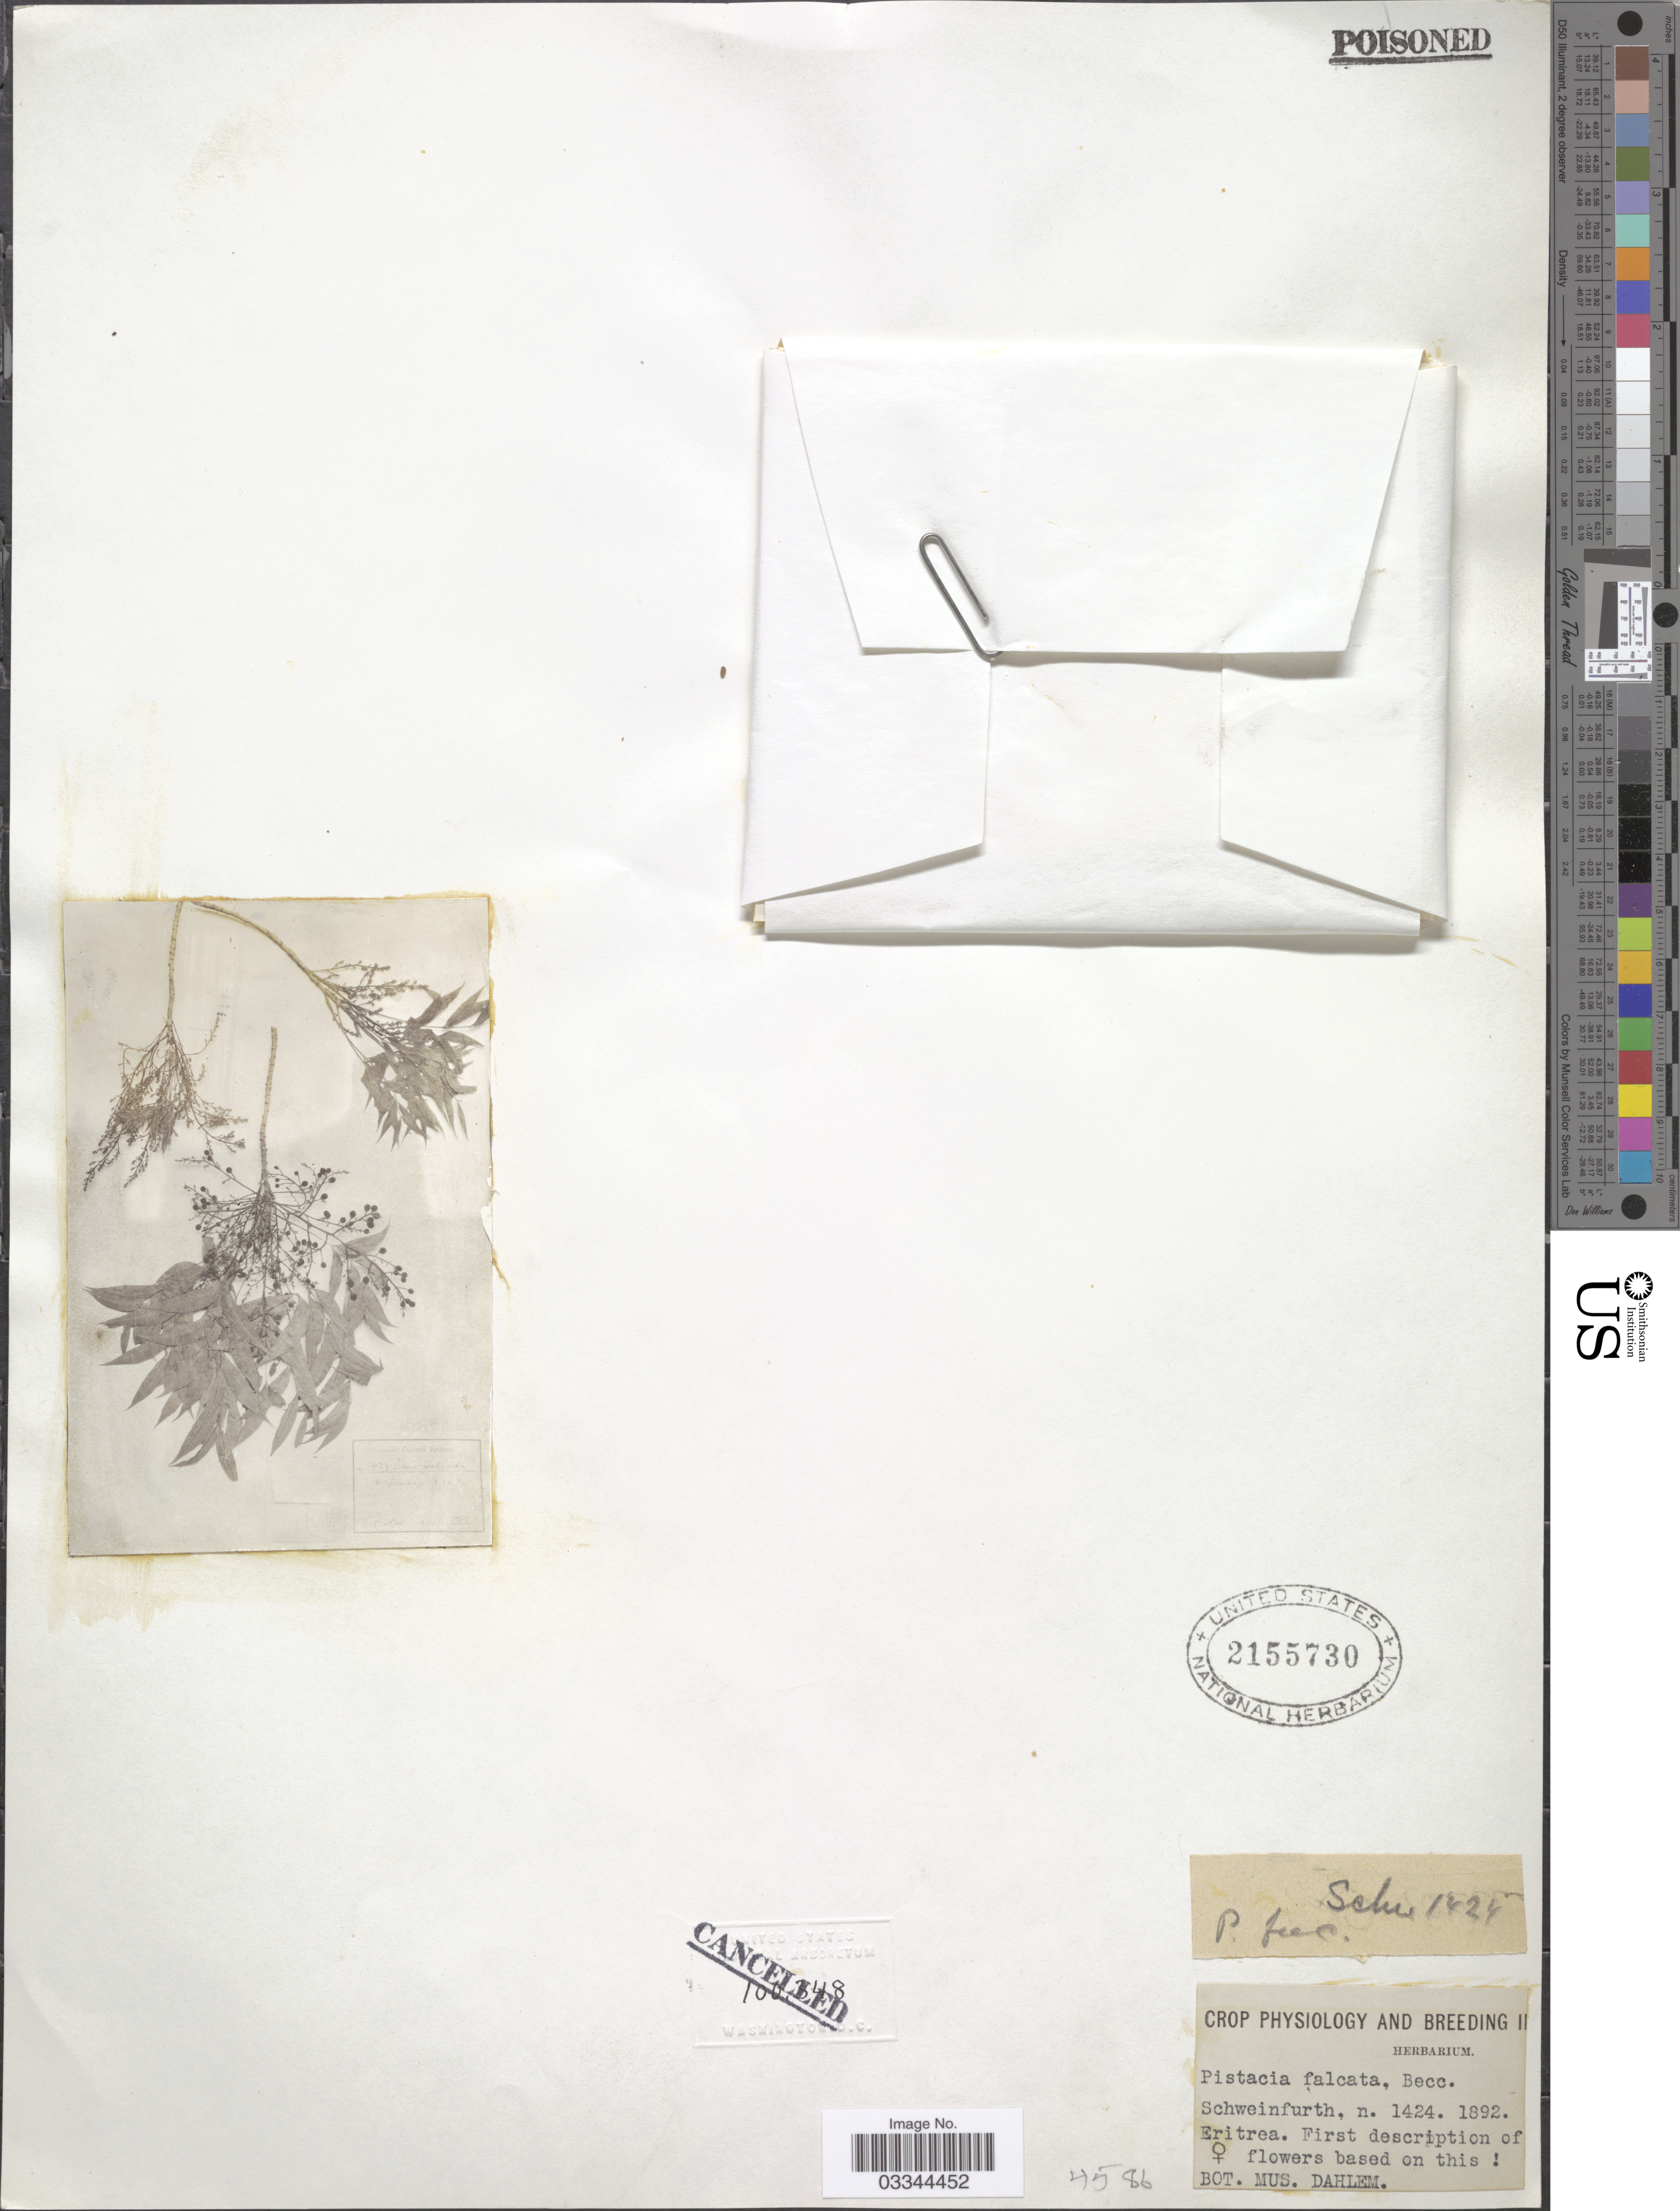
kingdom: Plantae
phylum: Tracheophyta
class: Magnoliopsida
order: Sapindales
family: Anacardiaceae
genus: Pistacia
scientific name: Pistacia falcata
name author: Becc. ex Martelli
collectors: Schweinfurth, --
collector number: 1424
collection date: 1892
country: Eritrea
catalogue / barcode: US 2155730